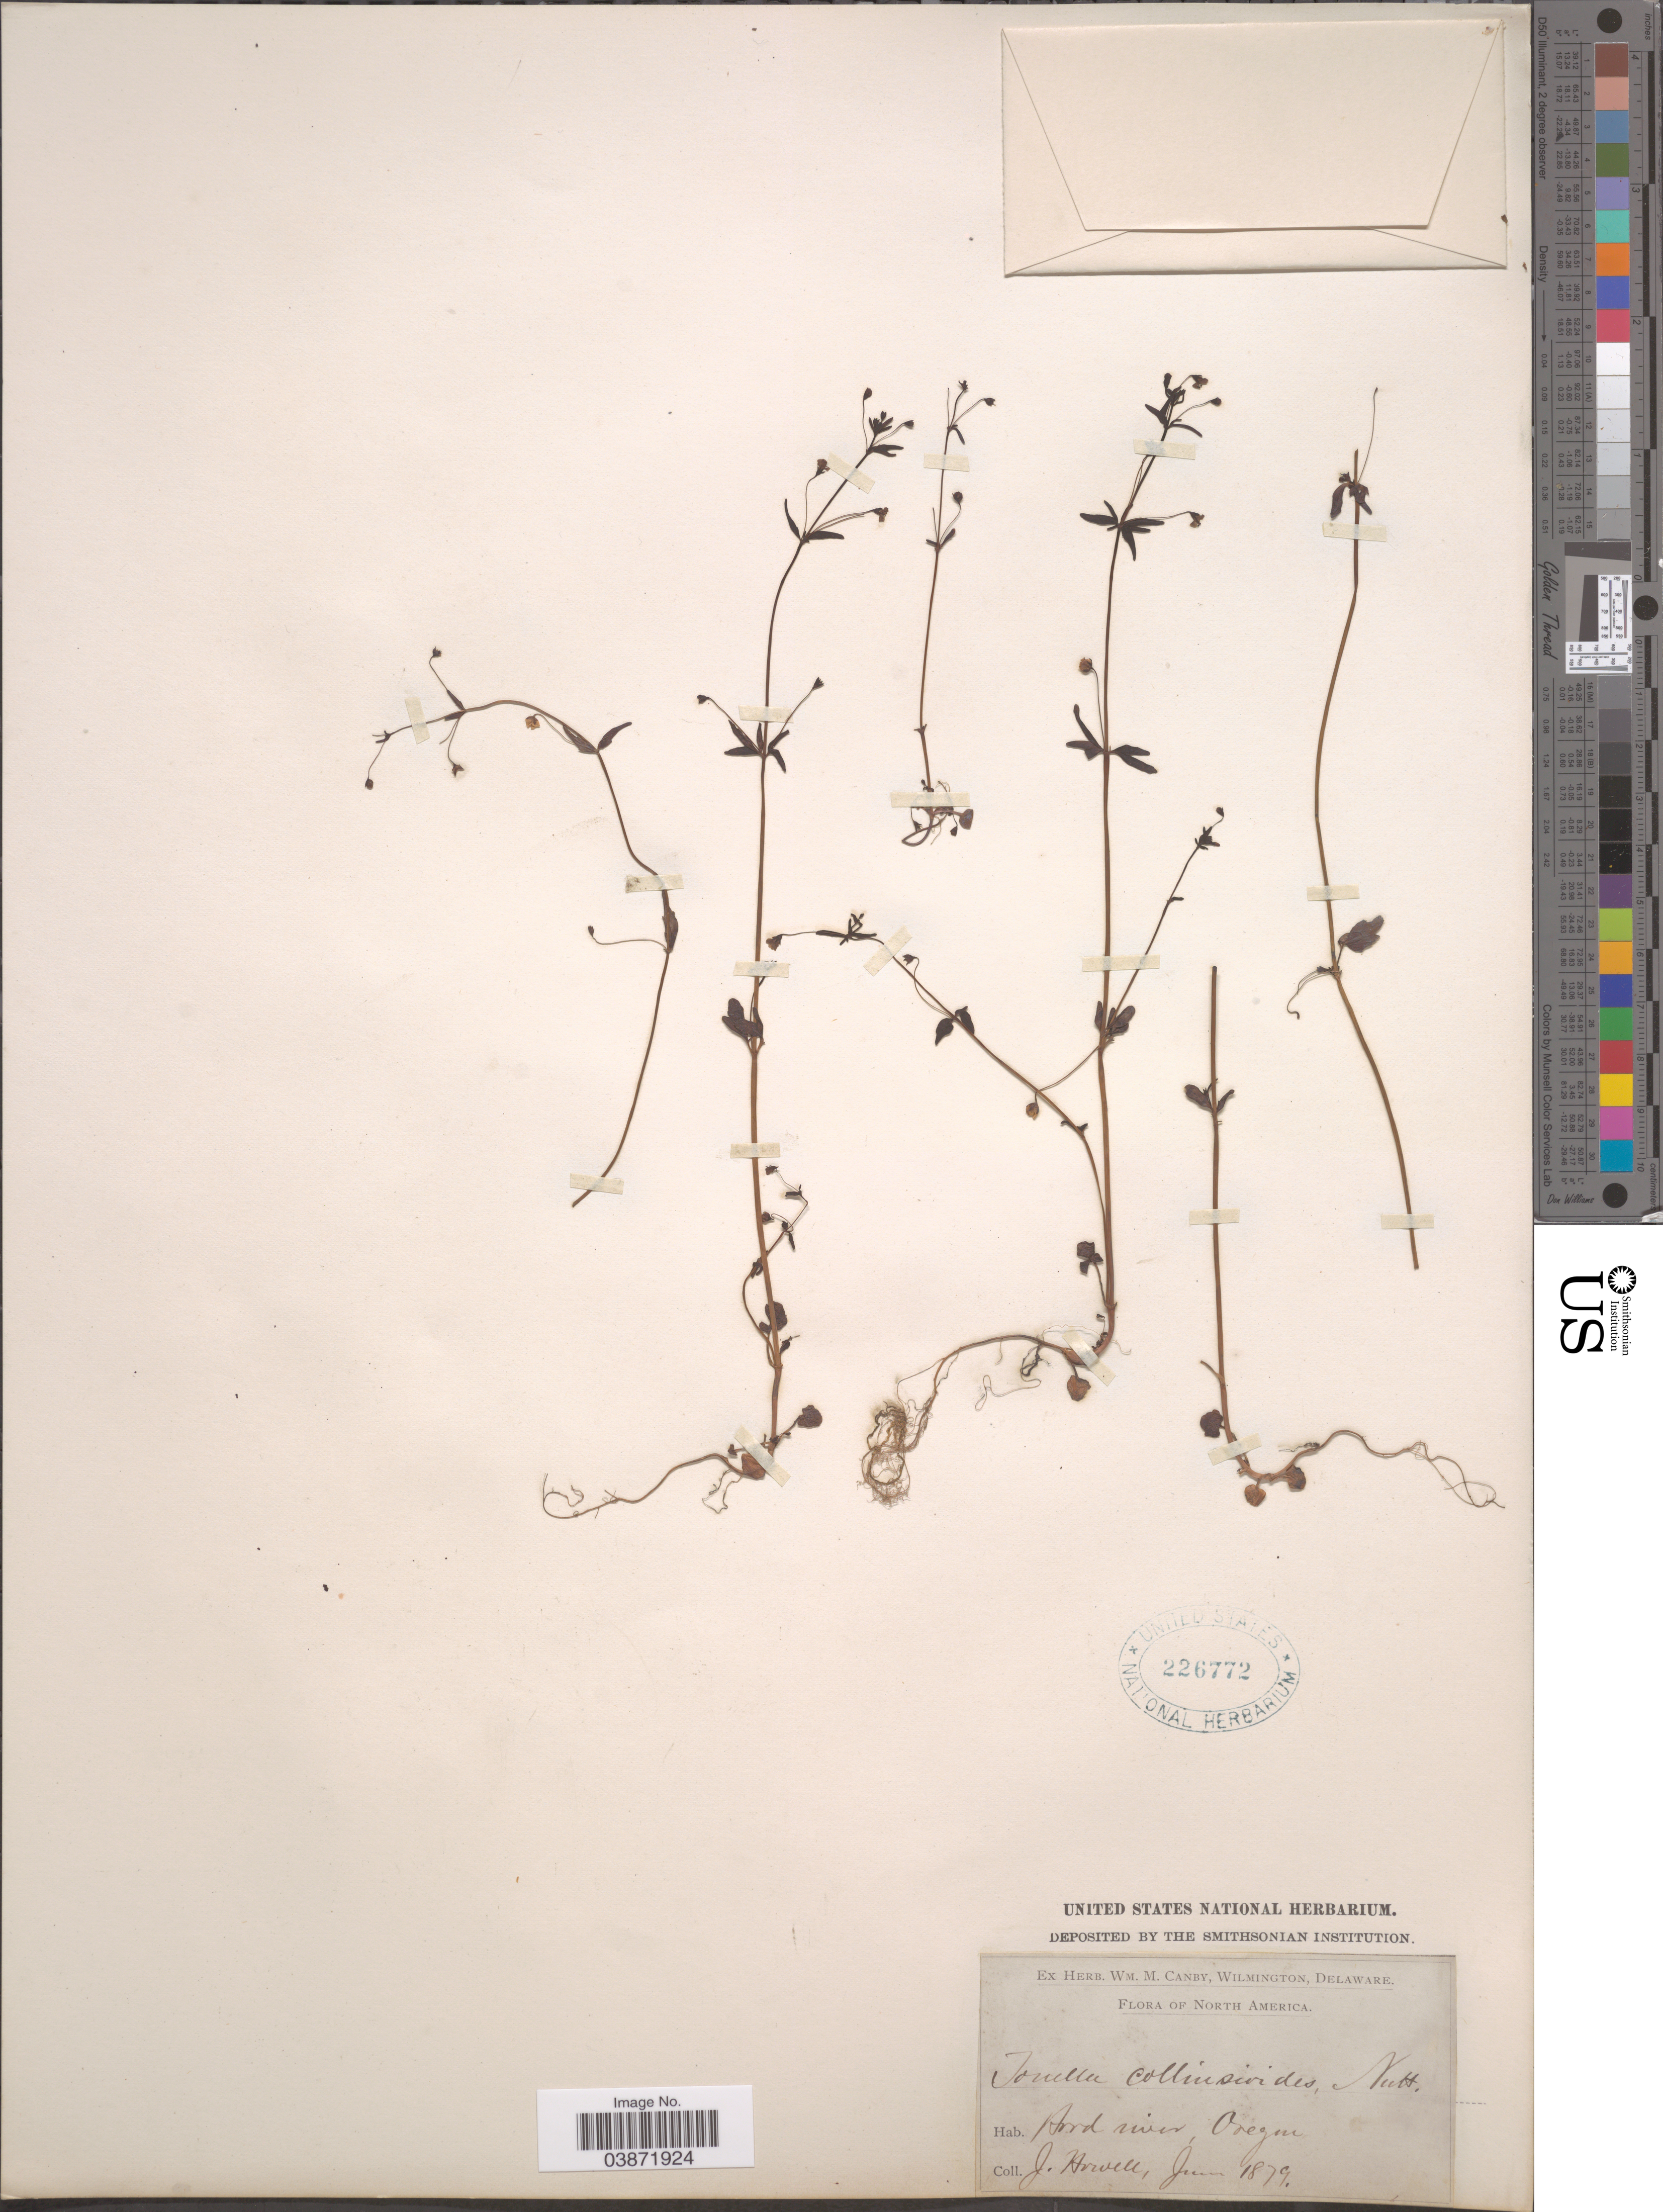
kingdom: Plantae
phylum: Tracheophyta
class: Magnoliopsida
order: Lamiales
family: Plantaginaceae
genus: Tonella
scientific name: Tonella collinsioides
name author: Nutt. ex A. Gray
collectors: J. Howell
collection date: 1879-06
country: United States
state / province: Oregon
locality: Hood river.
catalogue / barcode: US 226772